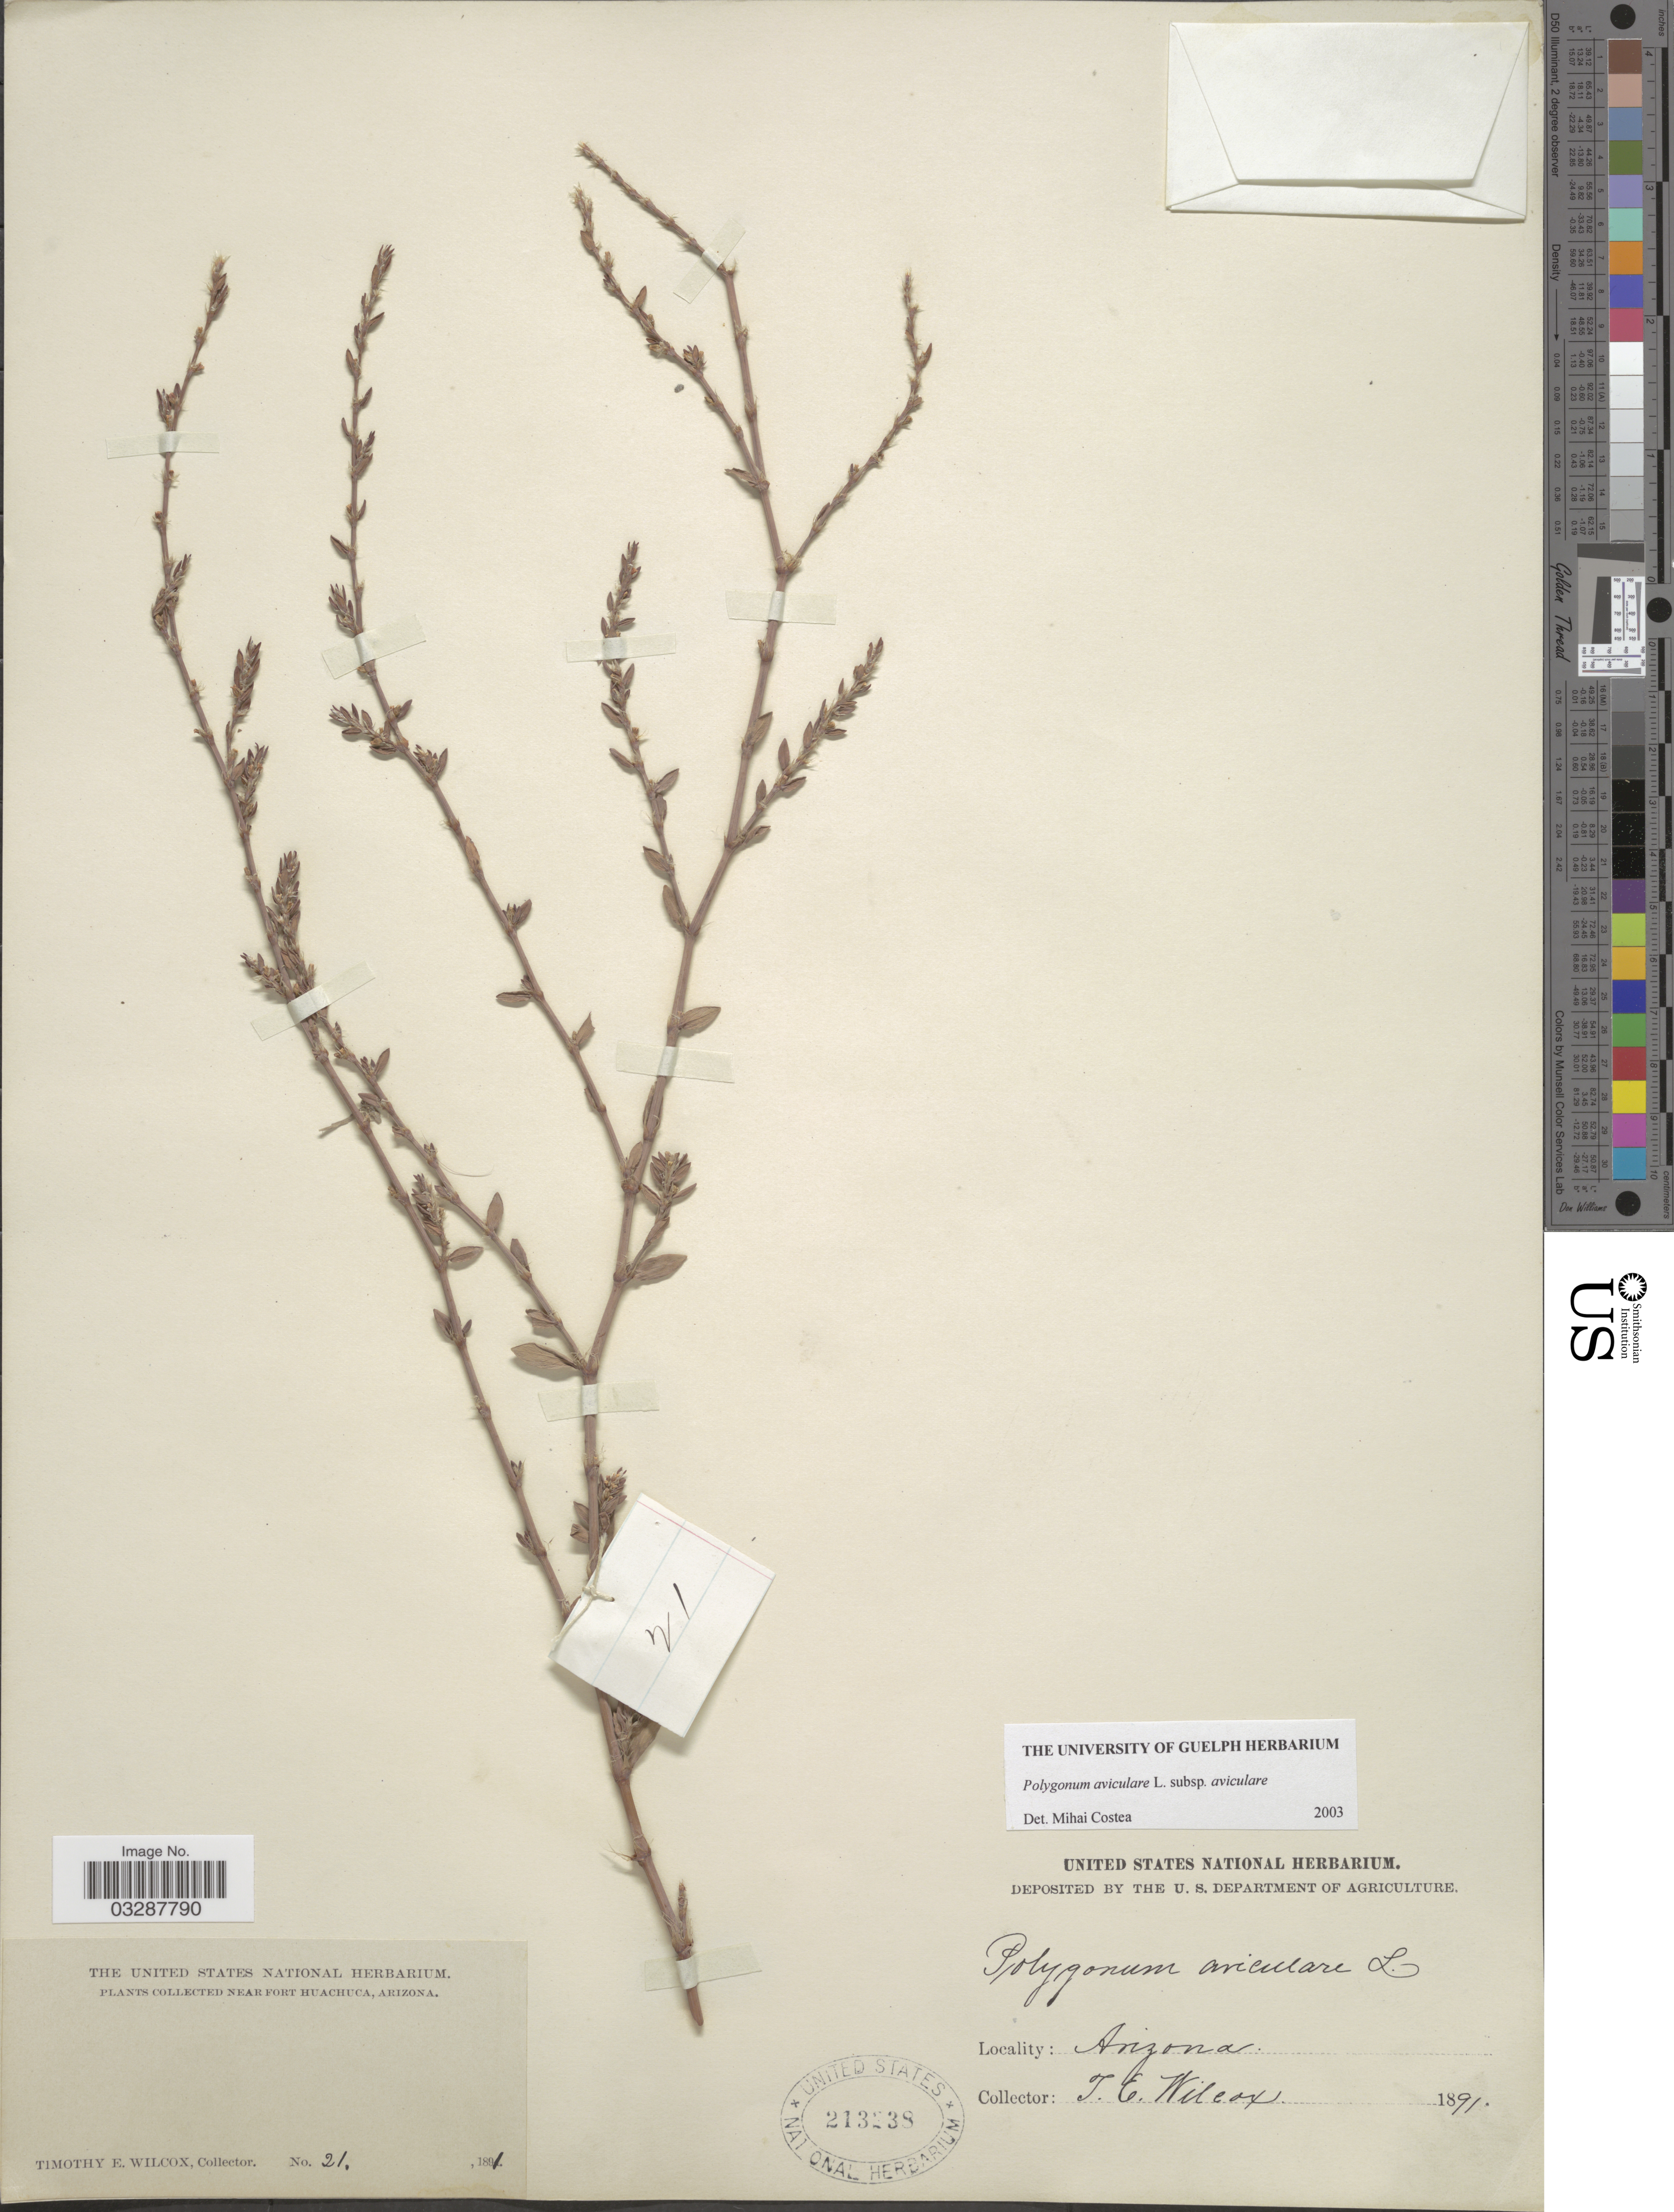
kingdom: Plantae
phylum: Tracheophyta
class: Magnoliopsida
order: Caryophyllales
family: Polygonaceae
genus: Polygonum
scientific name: Polygonum aviculare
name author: L.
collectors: T. E. Wilcox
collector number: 21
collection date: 1891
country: United States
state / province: Arizona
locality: Collected near Fort Huachuca.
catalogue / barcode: US 213238